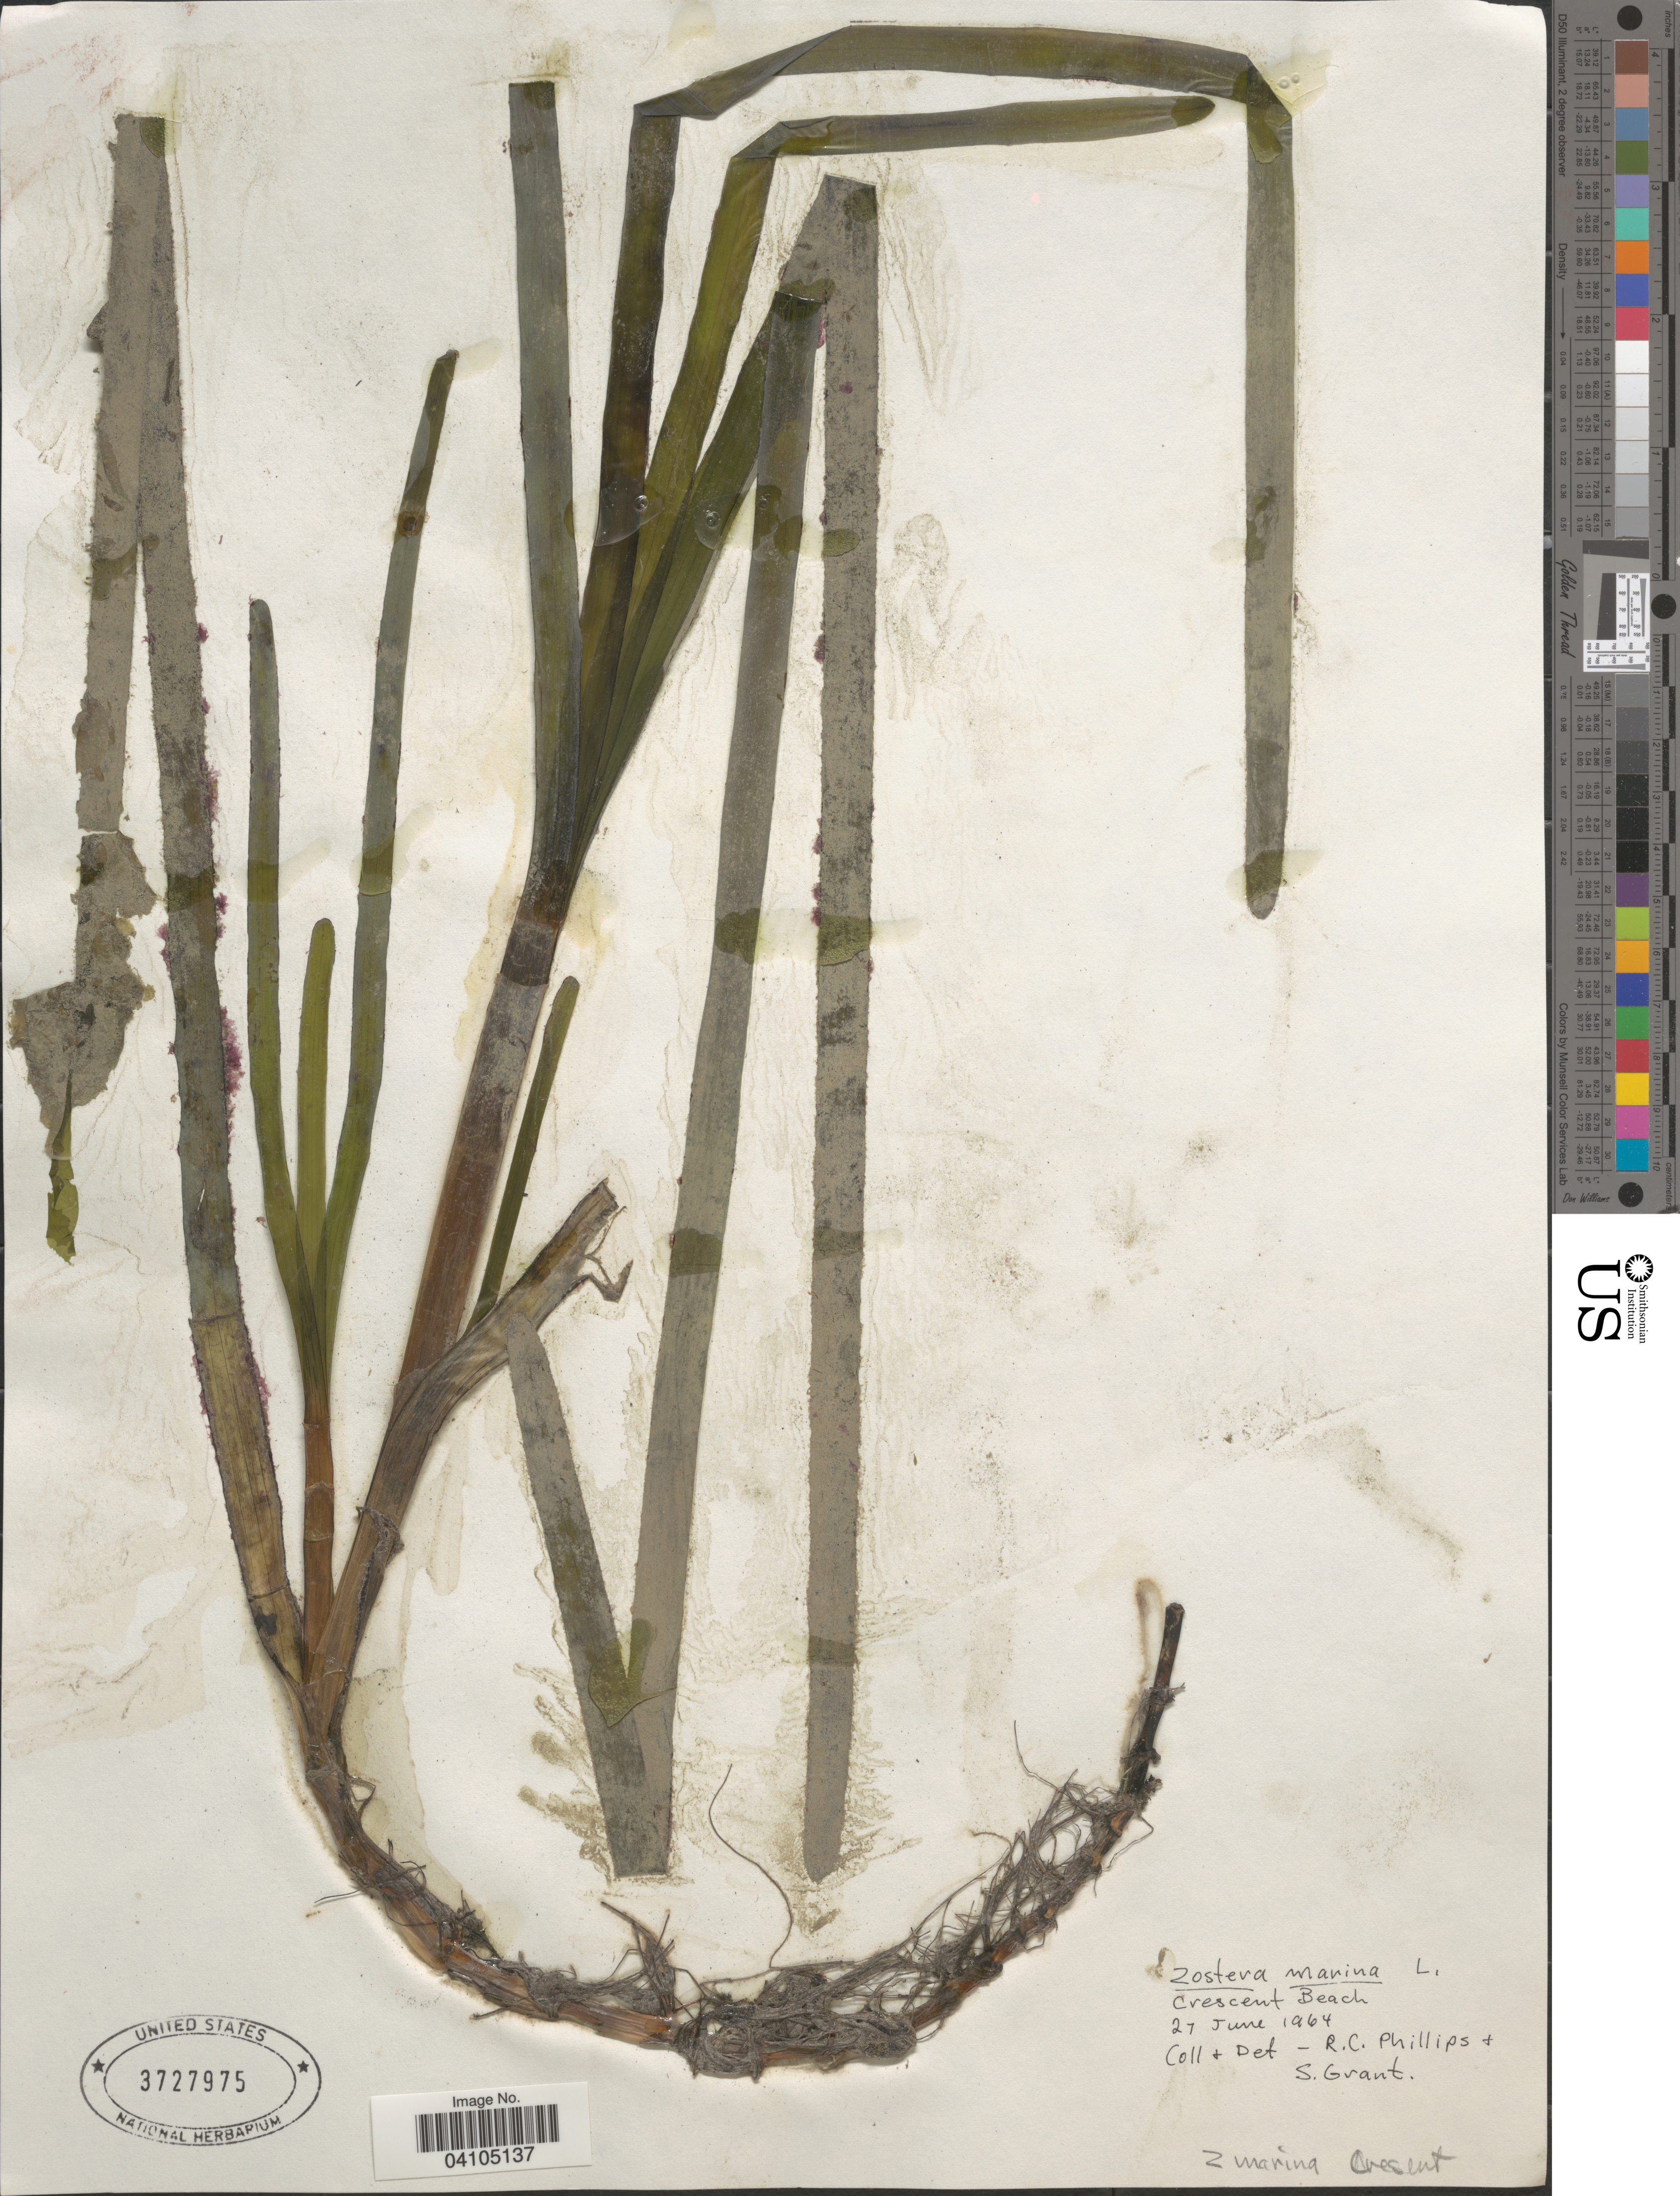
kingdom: Plantae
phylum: Tracheophyta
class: Liliopsida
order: Alismatales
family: Zosteraceae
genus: Zostera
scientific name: Zostera marina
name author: L.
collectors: R. C. Phillips & S. Grant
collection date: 1964-06-27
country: United States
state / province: Washington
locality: Crescent Beach.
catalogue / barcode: US 3727975